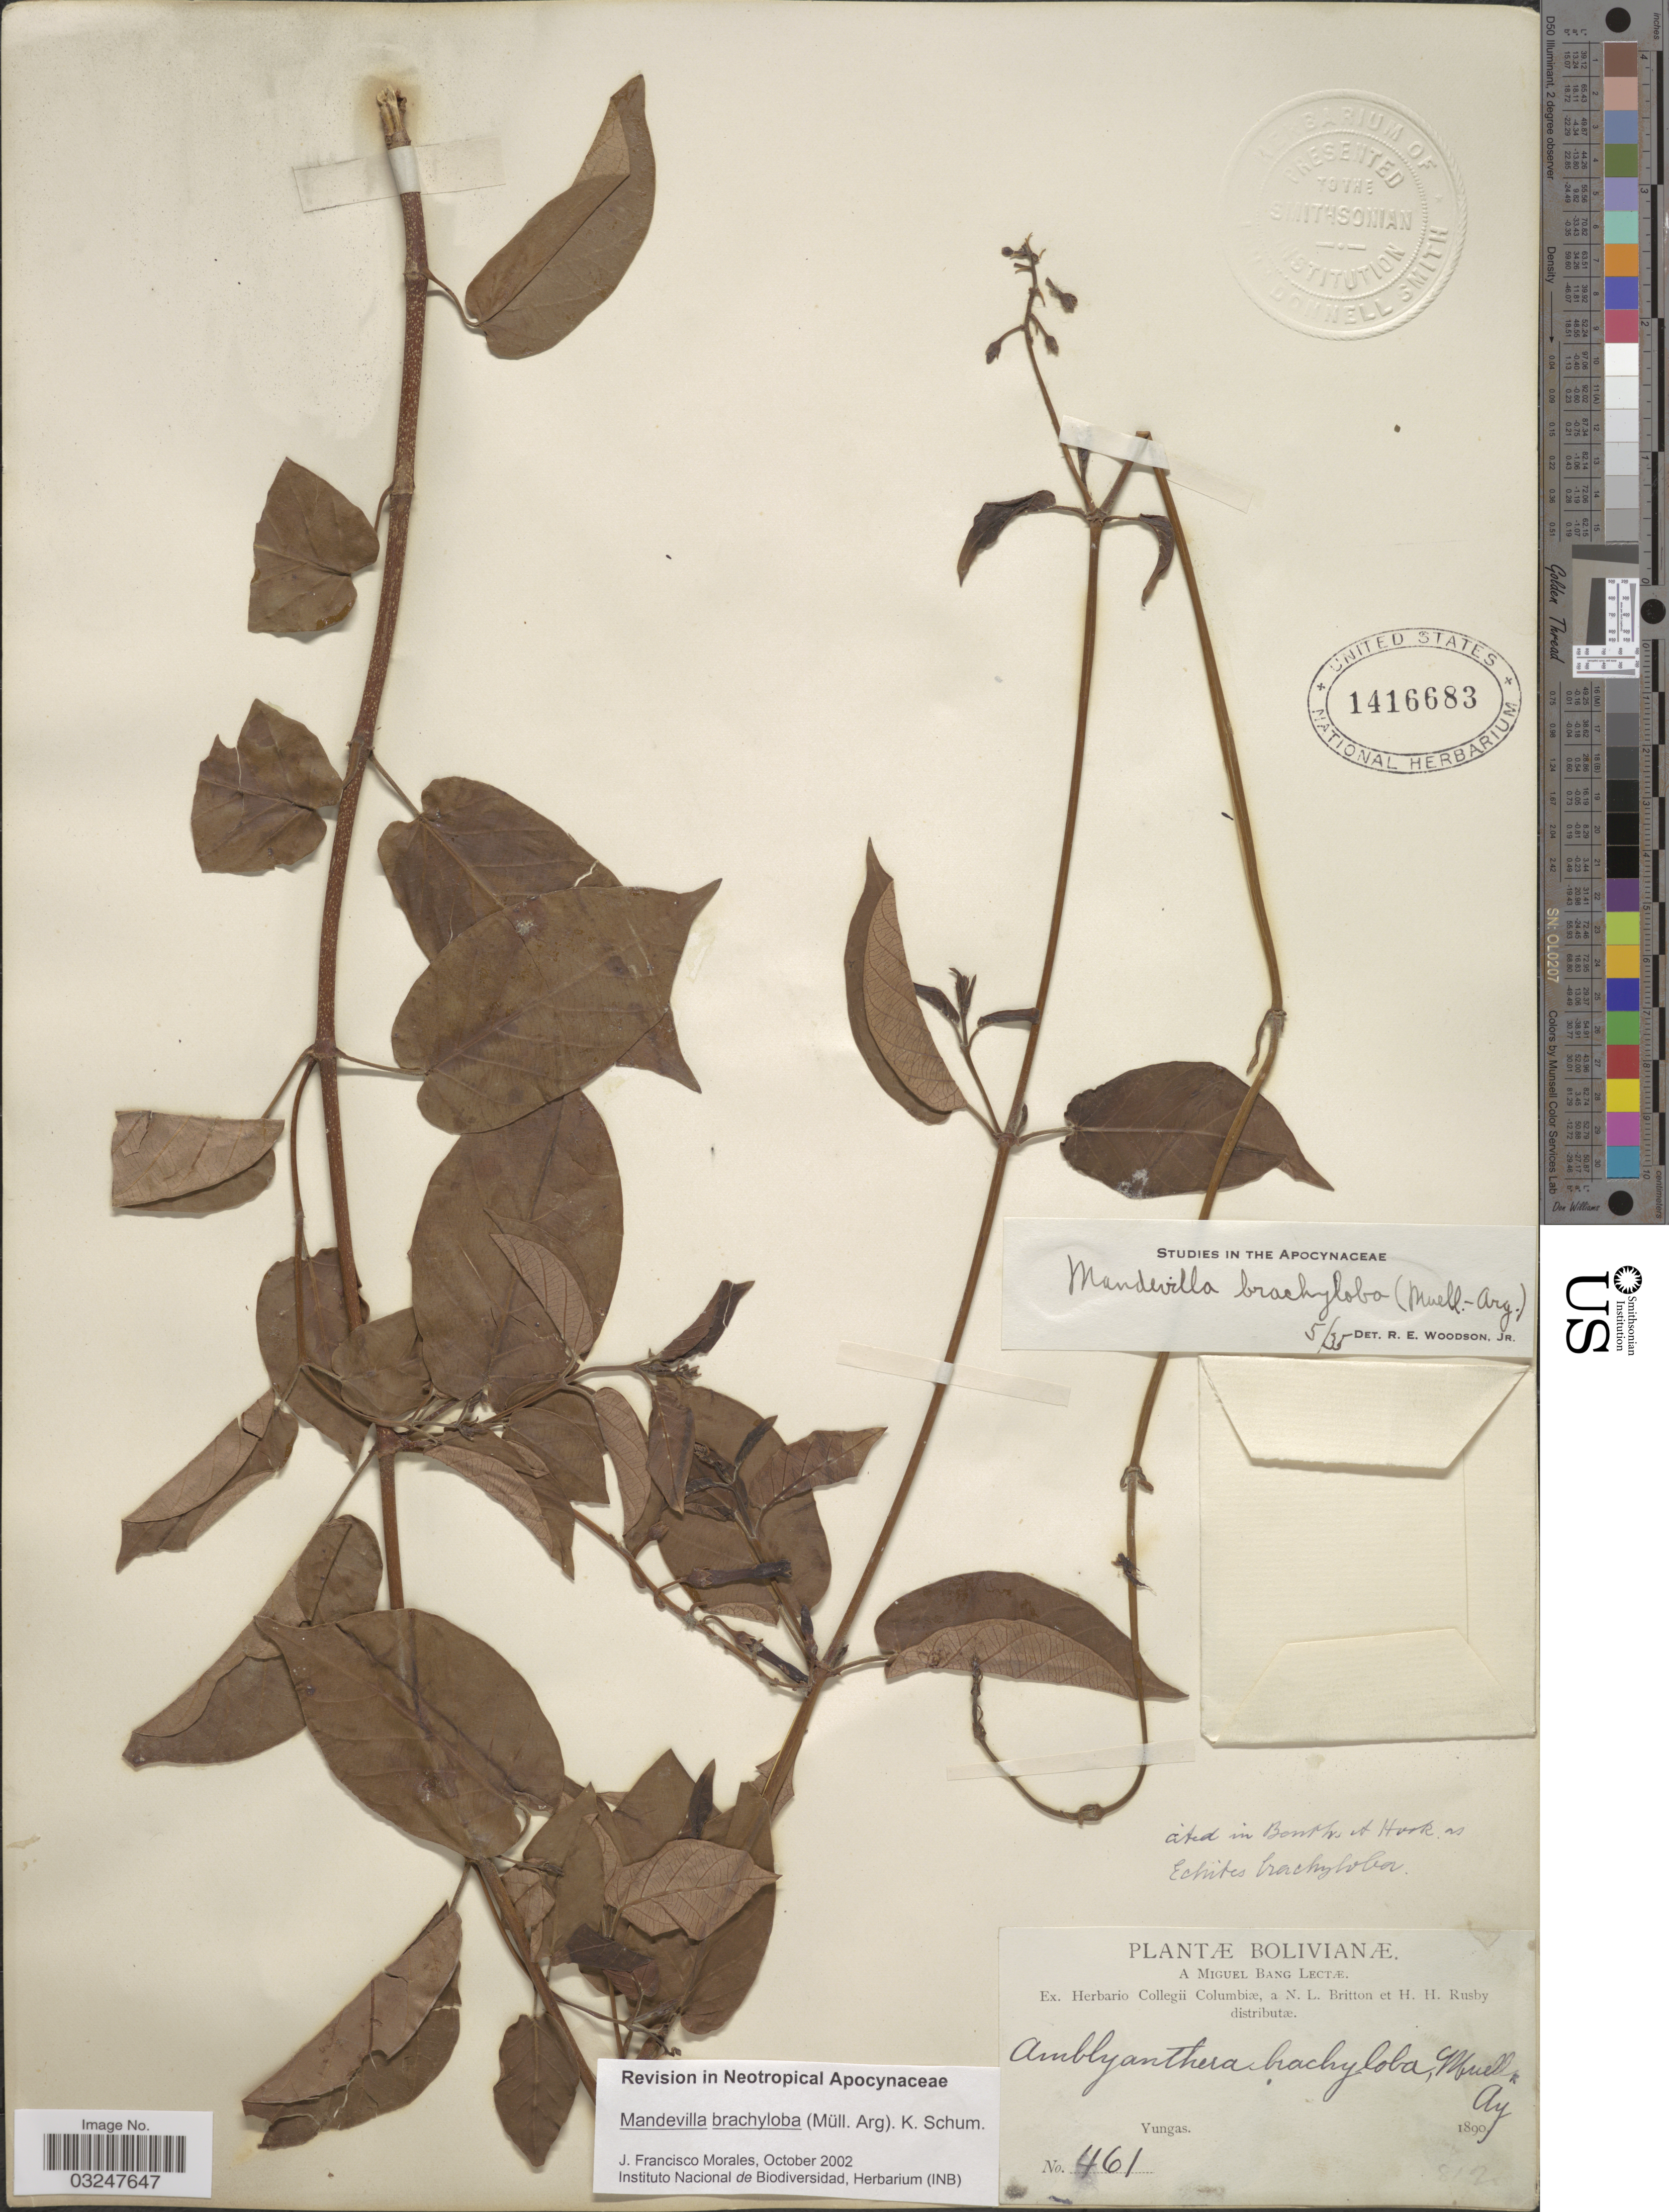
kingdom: Plantae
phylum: Tracheophyta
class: Magnoliopsida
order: Gentianales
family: Apocynaceae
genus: Mandevilla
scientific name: Mandevilla brachyloba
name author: K. Schum.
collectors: M. Bang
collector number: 461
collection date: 1890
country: Bolivia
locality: Yungas.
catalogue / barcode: US 1416683